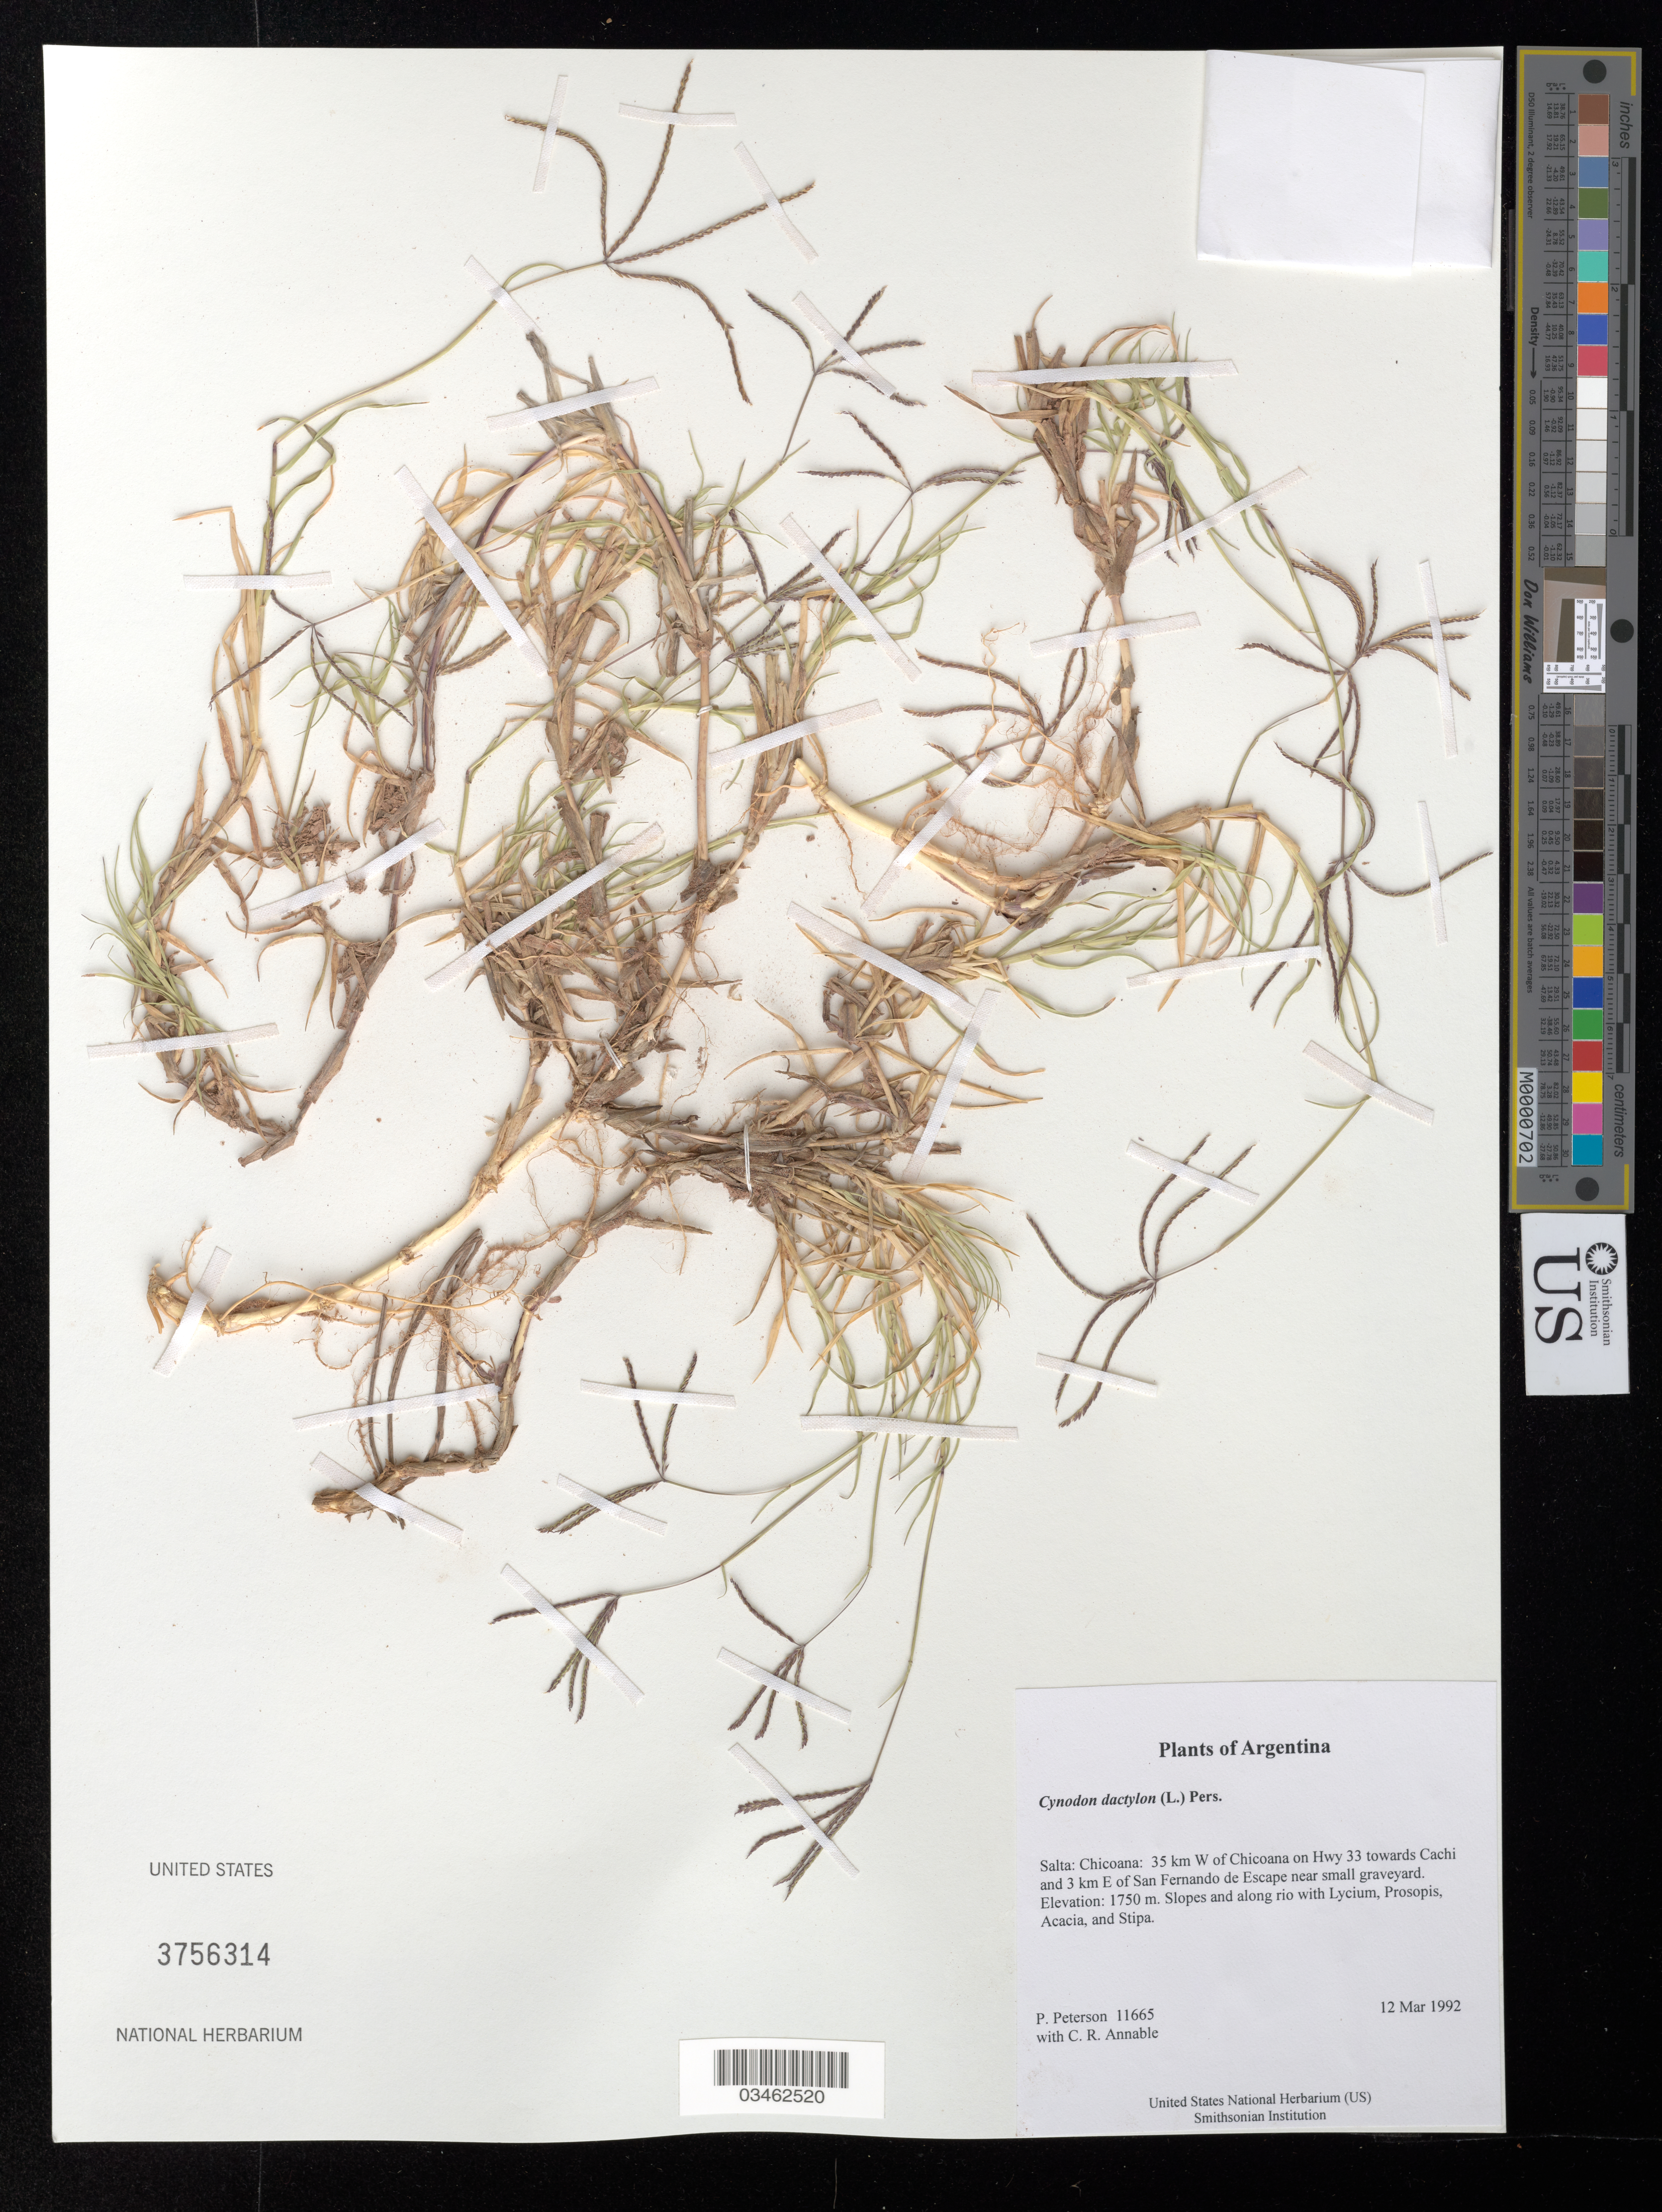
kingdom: Plantae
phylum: Tracheophyta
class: Liliopsida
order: Poales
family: Poaceae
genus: Cynodon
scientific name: Cynodon dactylon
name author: (L.) Pers.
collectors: P. M. Peterson & C. R. Annable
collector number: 11665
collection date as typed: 12 Mar 1992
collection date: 1992-03-12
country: Argentina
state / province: Salta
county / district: Chicoana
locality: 35 km W of Chicoana on Hwy 33 towards Cachi and 3 km E of San Fernando de Escape near small graveyard.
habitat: Slopes and along rio with Lycium, Prosopis, Acacia, and Stipa.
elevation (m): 1750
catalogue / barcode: US 3756314